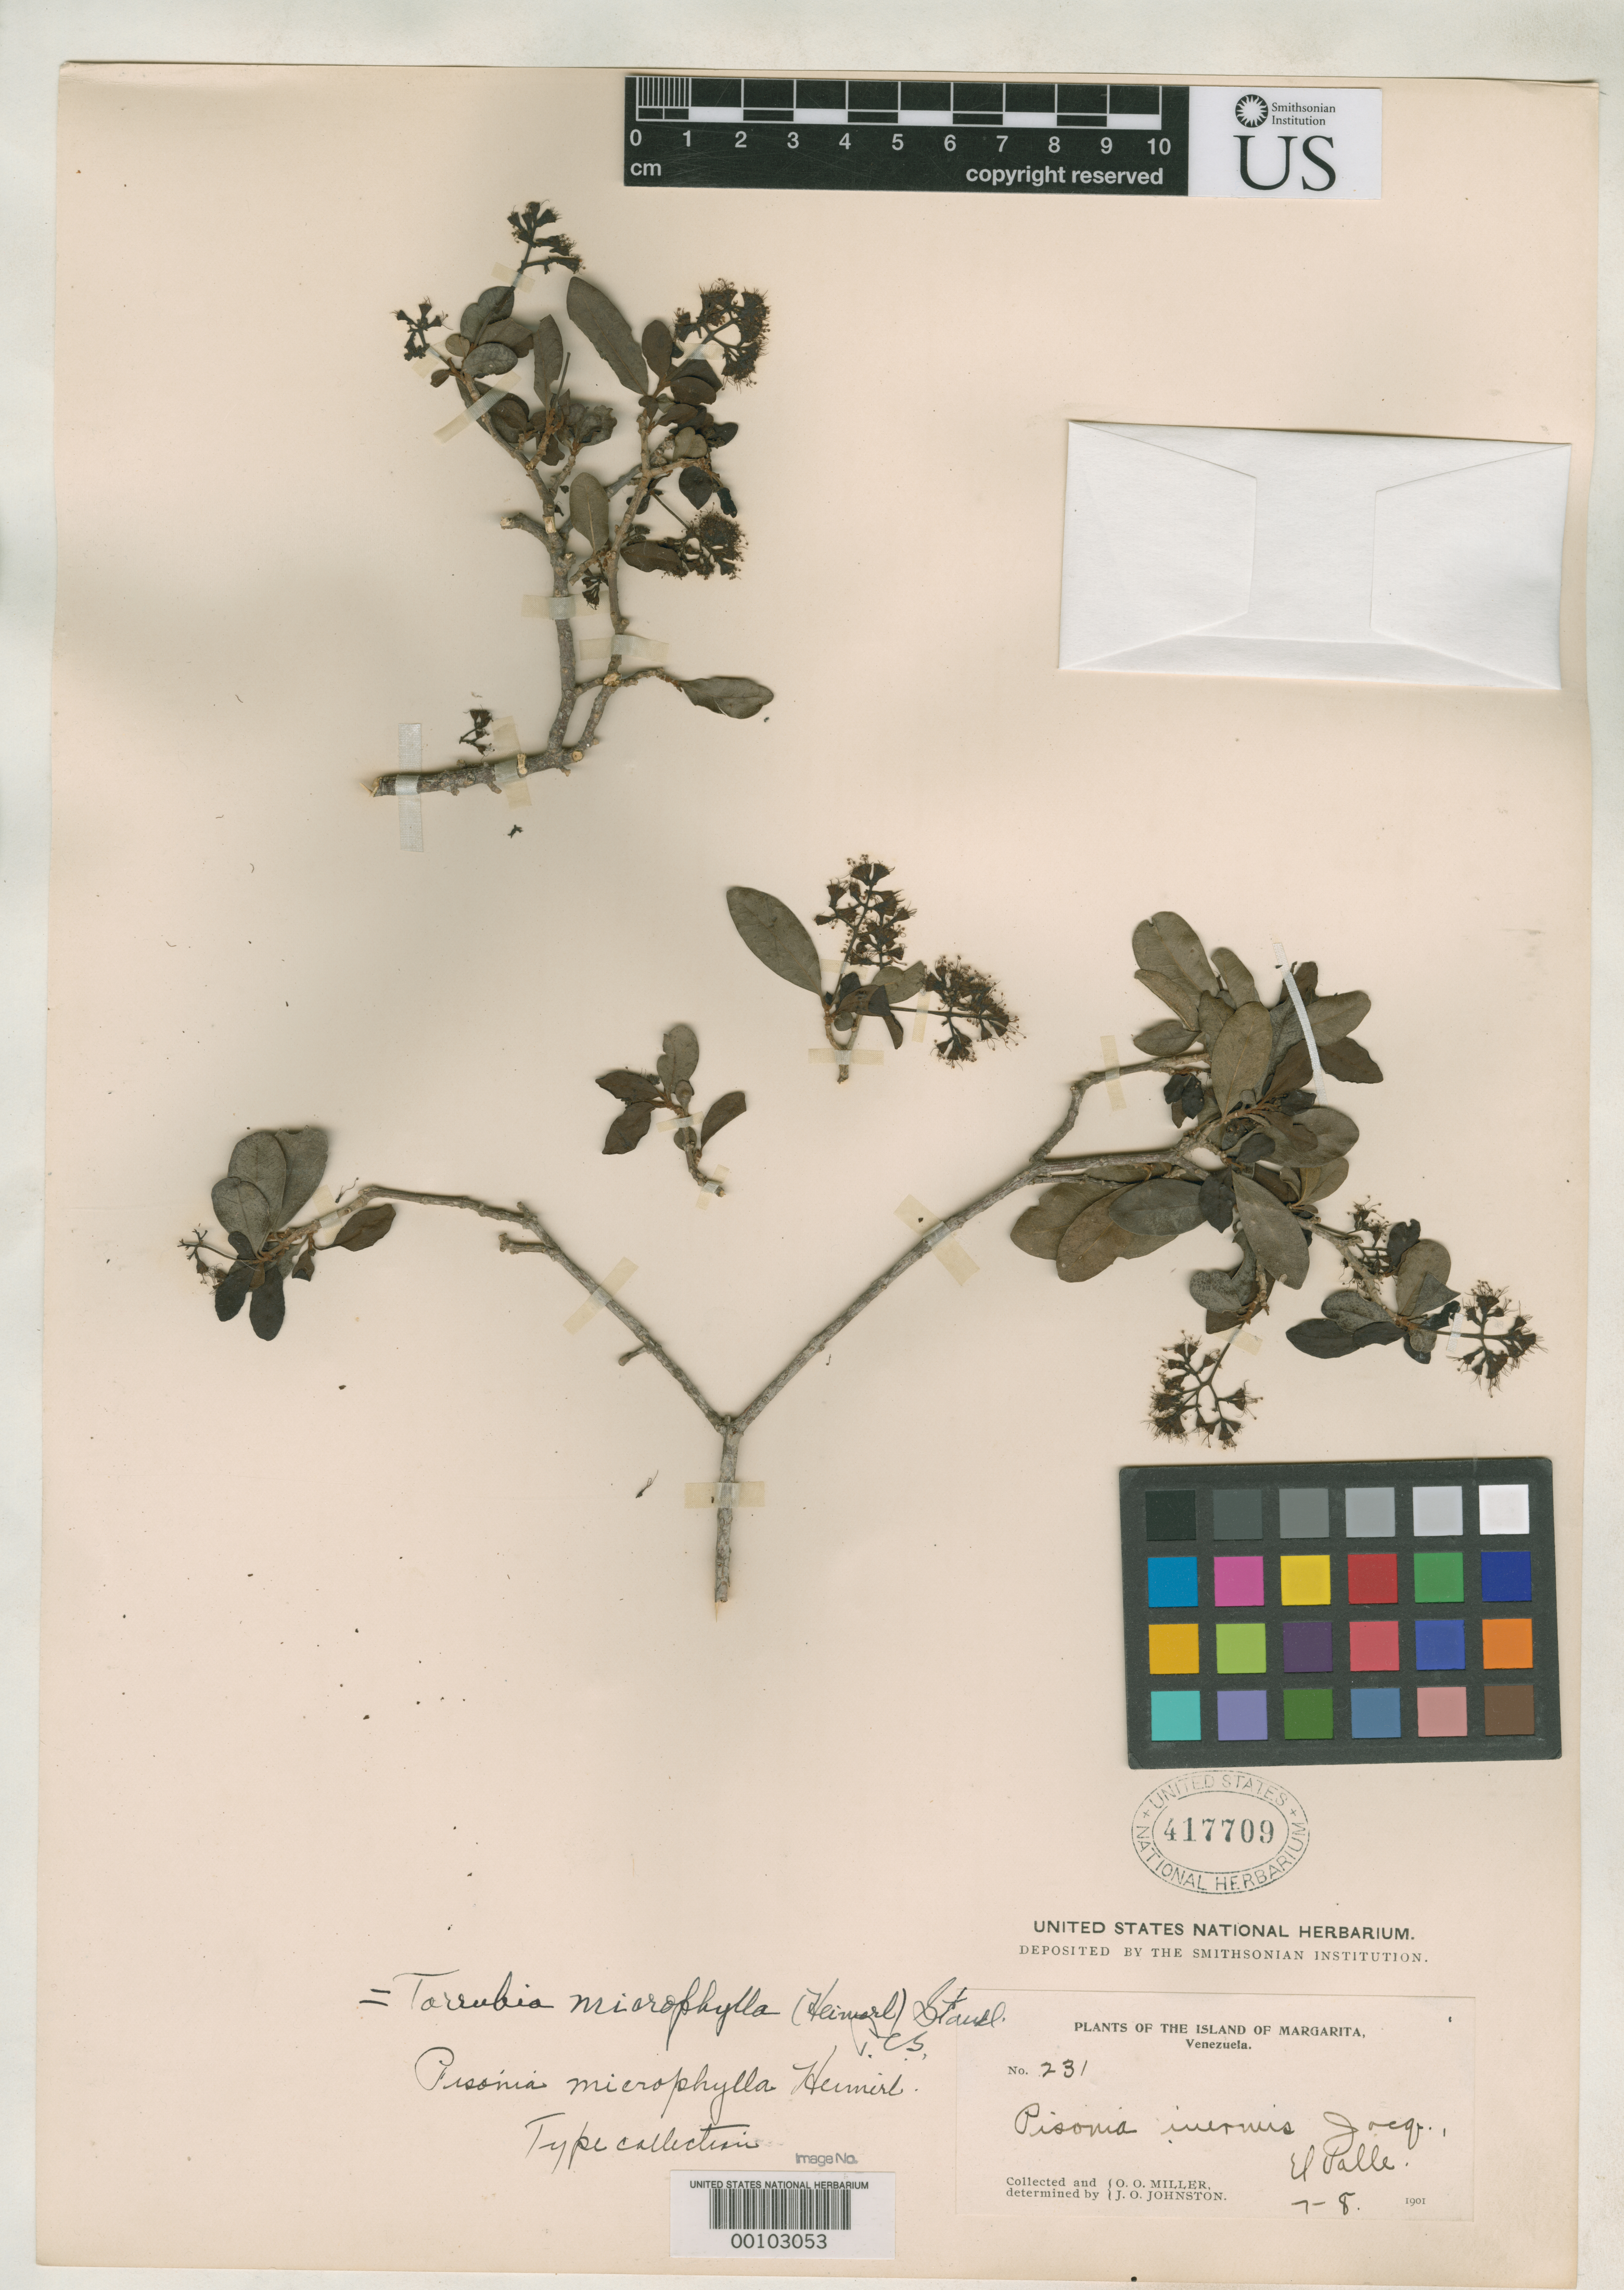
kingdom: Plantae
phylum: Tracheophyta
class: Magnoliopsida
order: Caryophyllales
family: Nyctaginaceae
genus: Pisonia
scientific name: Pisonia microphylla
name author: Heimerl in Urb.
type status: Isotype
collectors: O. O. Miller & J. Johnston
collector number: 231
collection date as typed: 1901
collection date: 1901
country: Venezuela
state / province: Nueva Esparta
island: Margarita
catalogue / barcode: US 417709